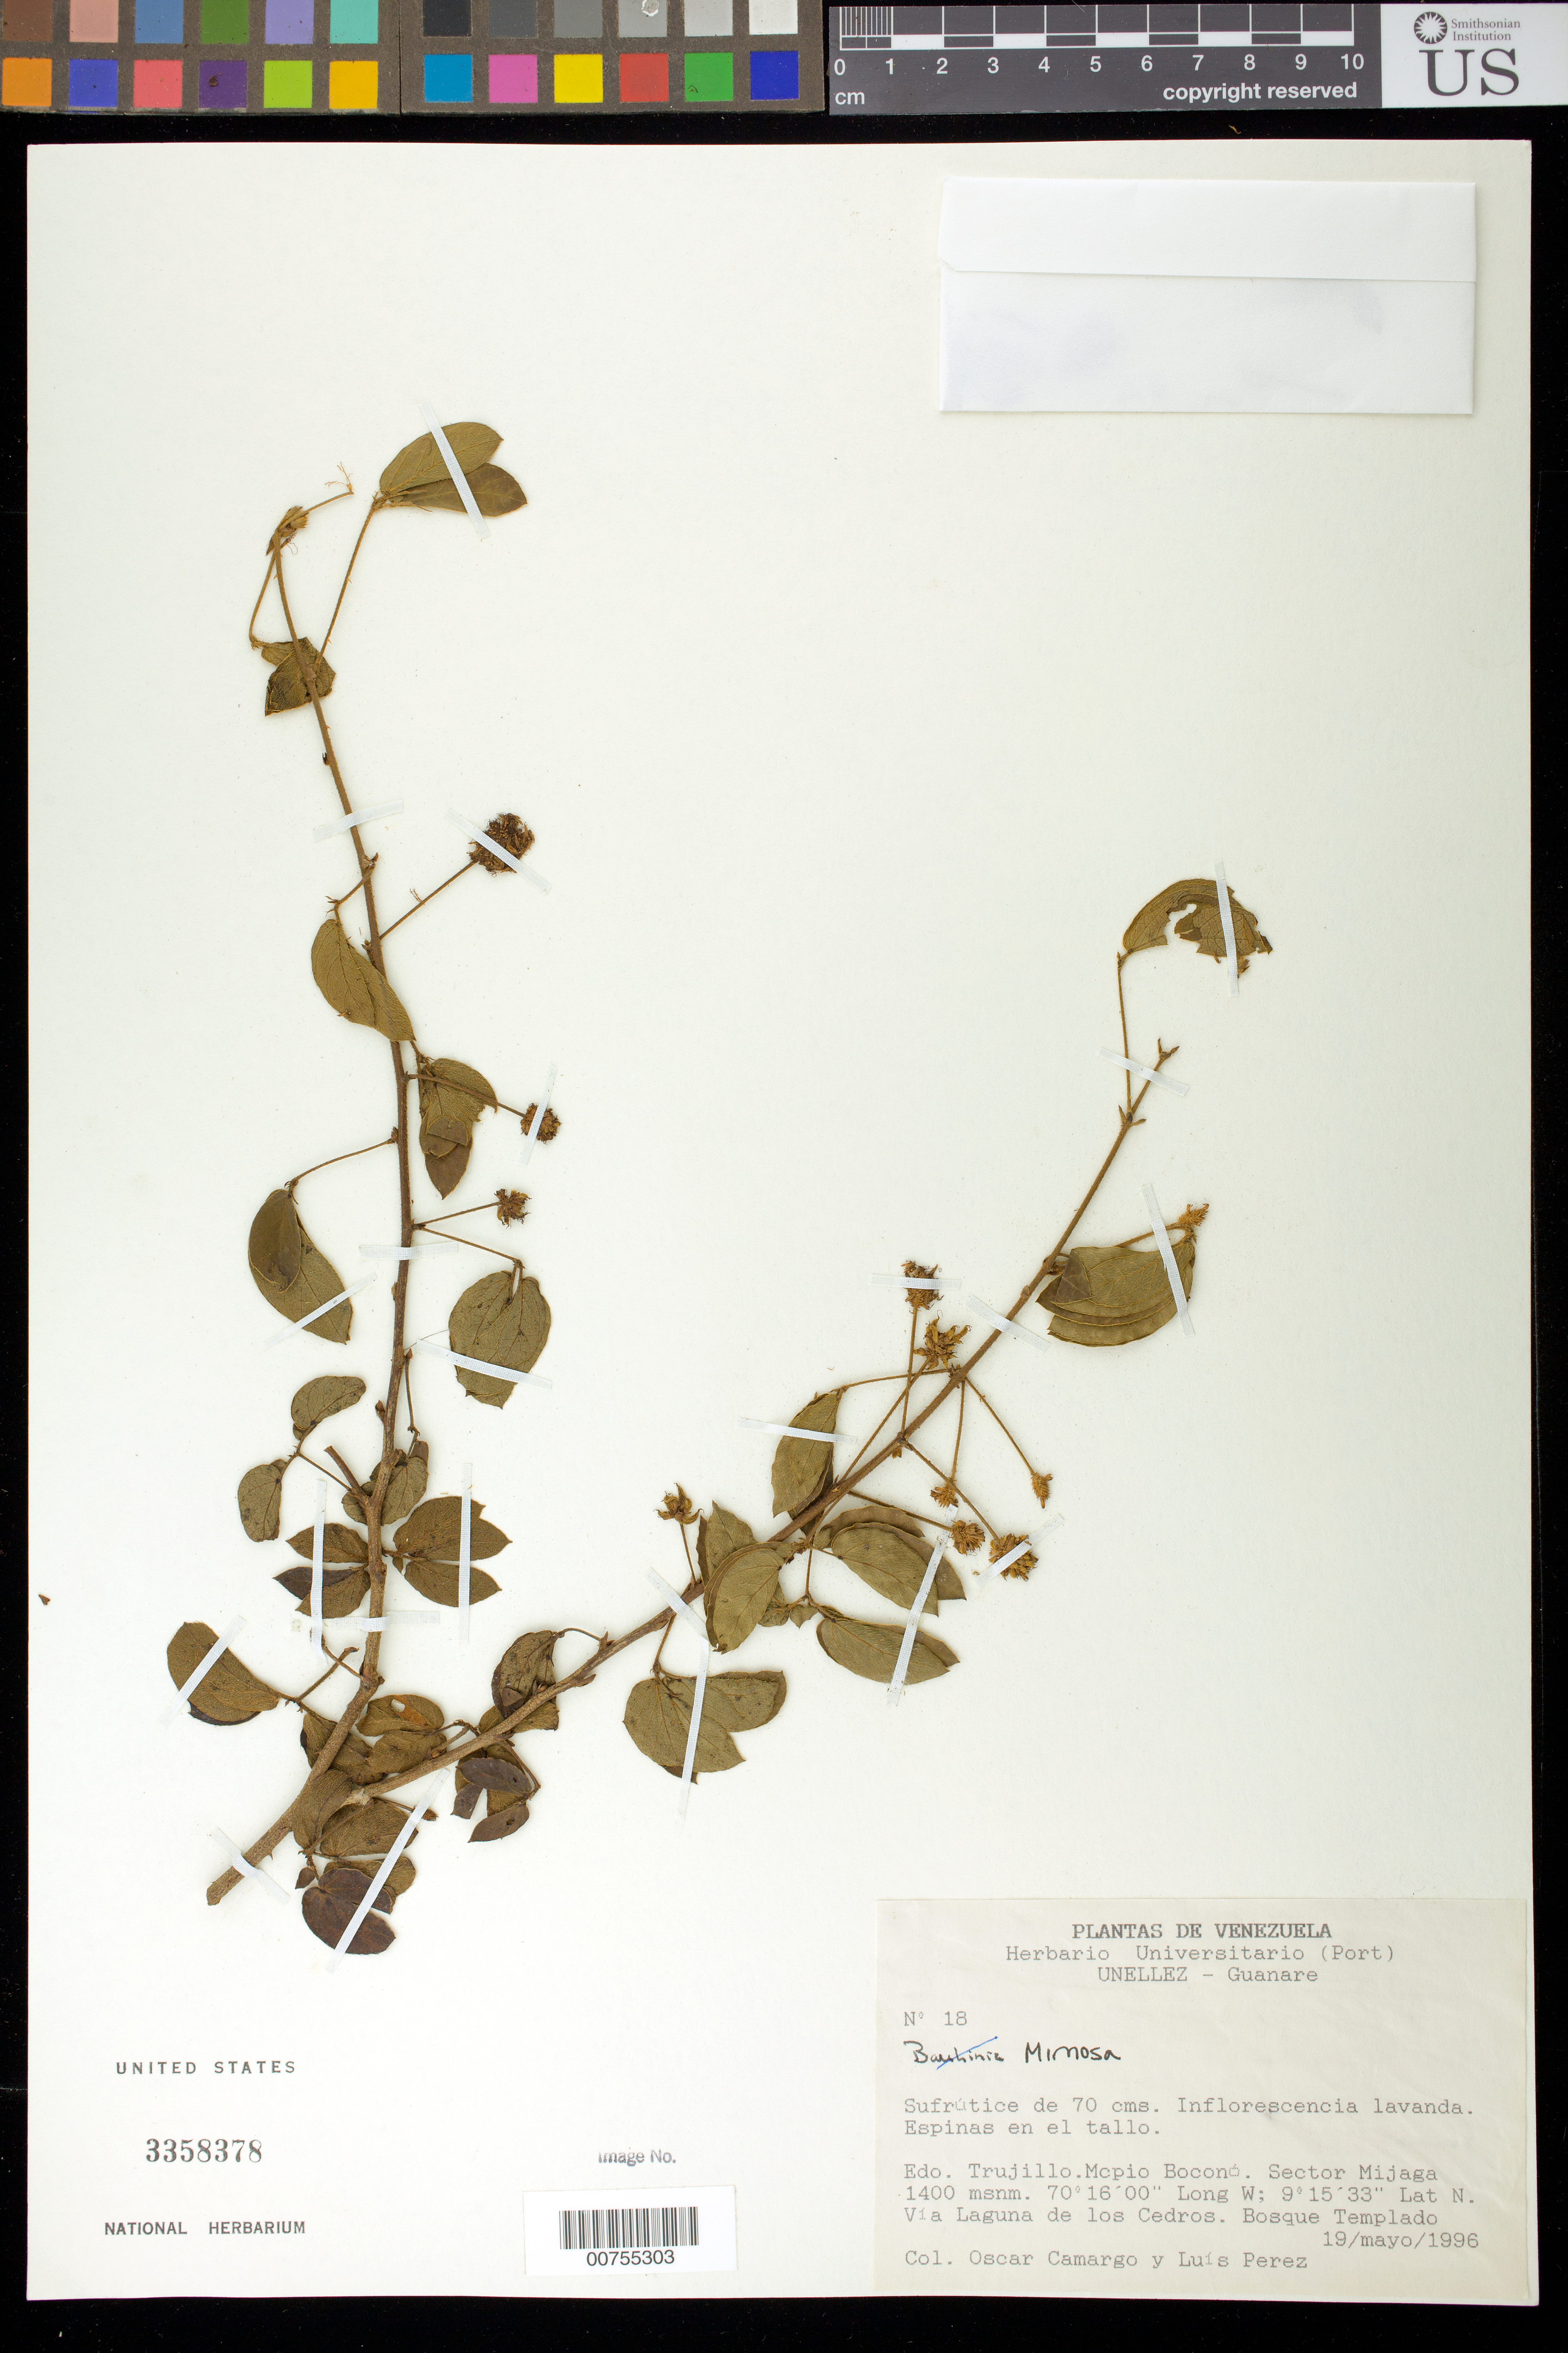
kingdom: Plantae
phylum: Tracheophyta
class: Magnoliopsida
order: Fabales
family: Fabaceae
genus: Mimosa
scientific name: Mimosa sp.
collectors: O. Camargo & L. Pérez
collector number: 18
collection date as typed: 19 May 1996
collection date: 1996-05-19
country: Venezuela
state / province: Trujillo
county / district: Boconó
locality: Sector Mijaga. Vía Laguna de los Cedros.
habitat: Bosque Templado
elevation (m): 1400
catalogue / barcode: US 3358378